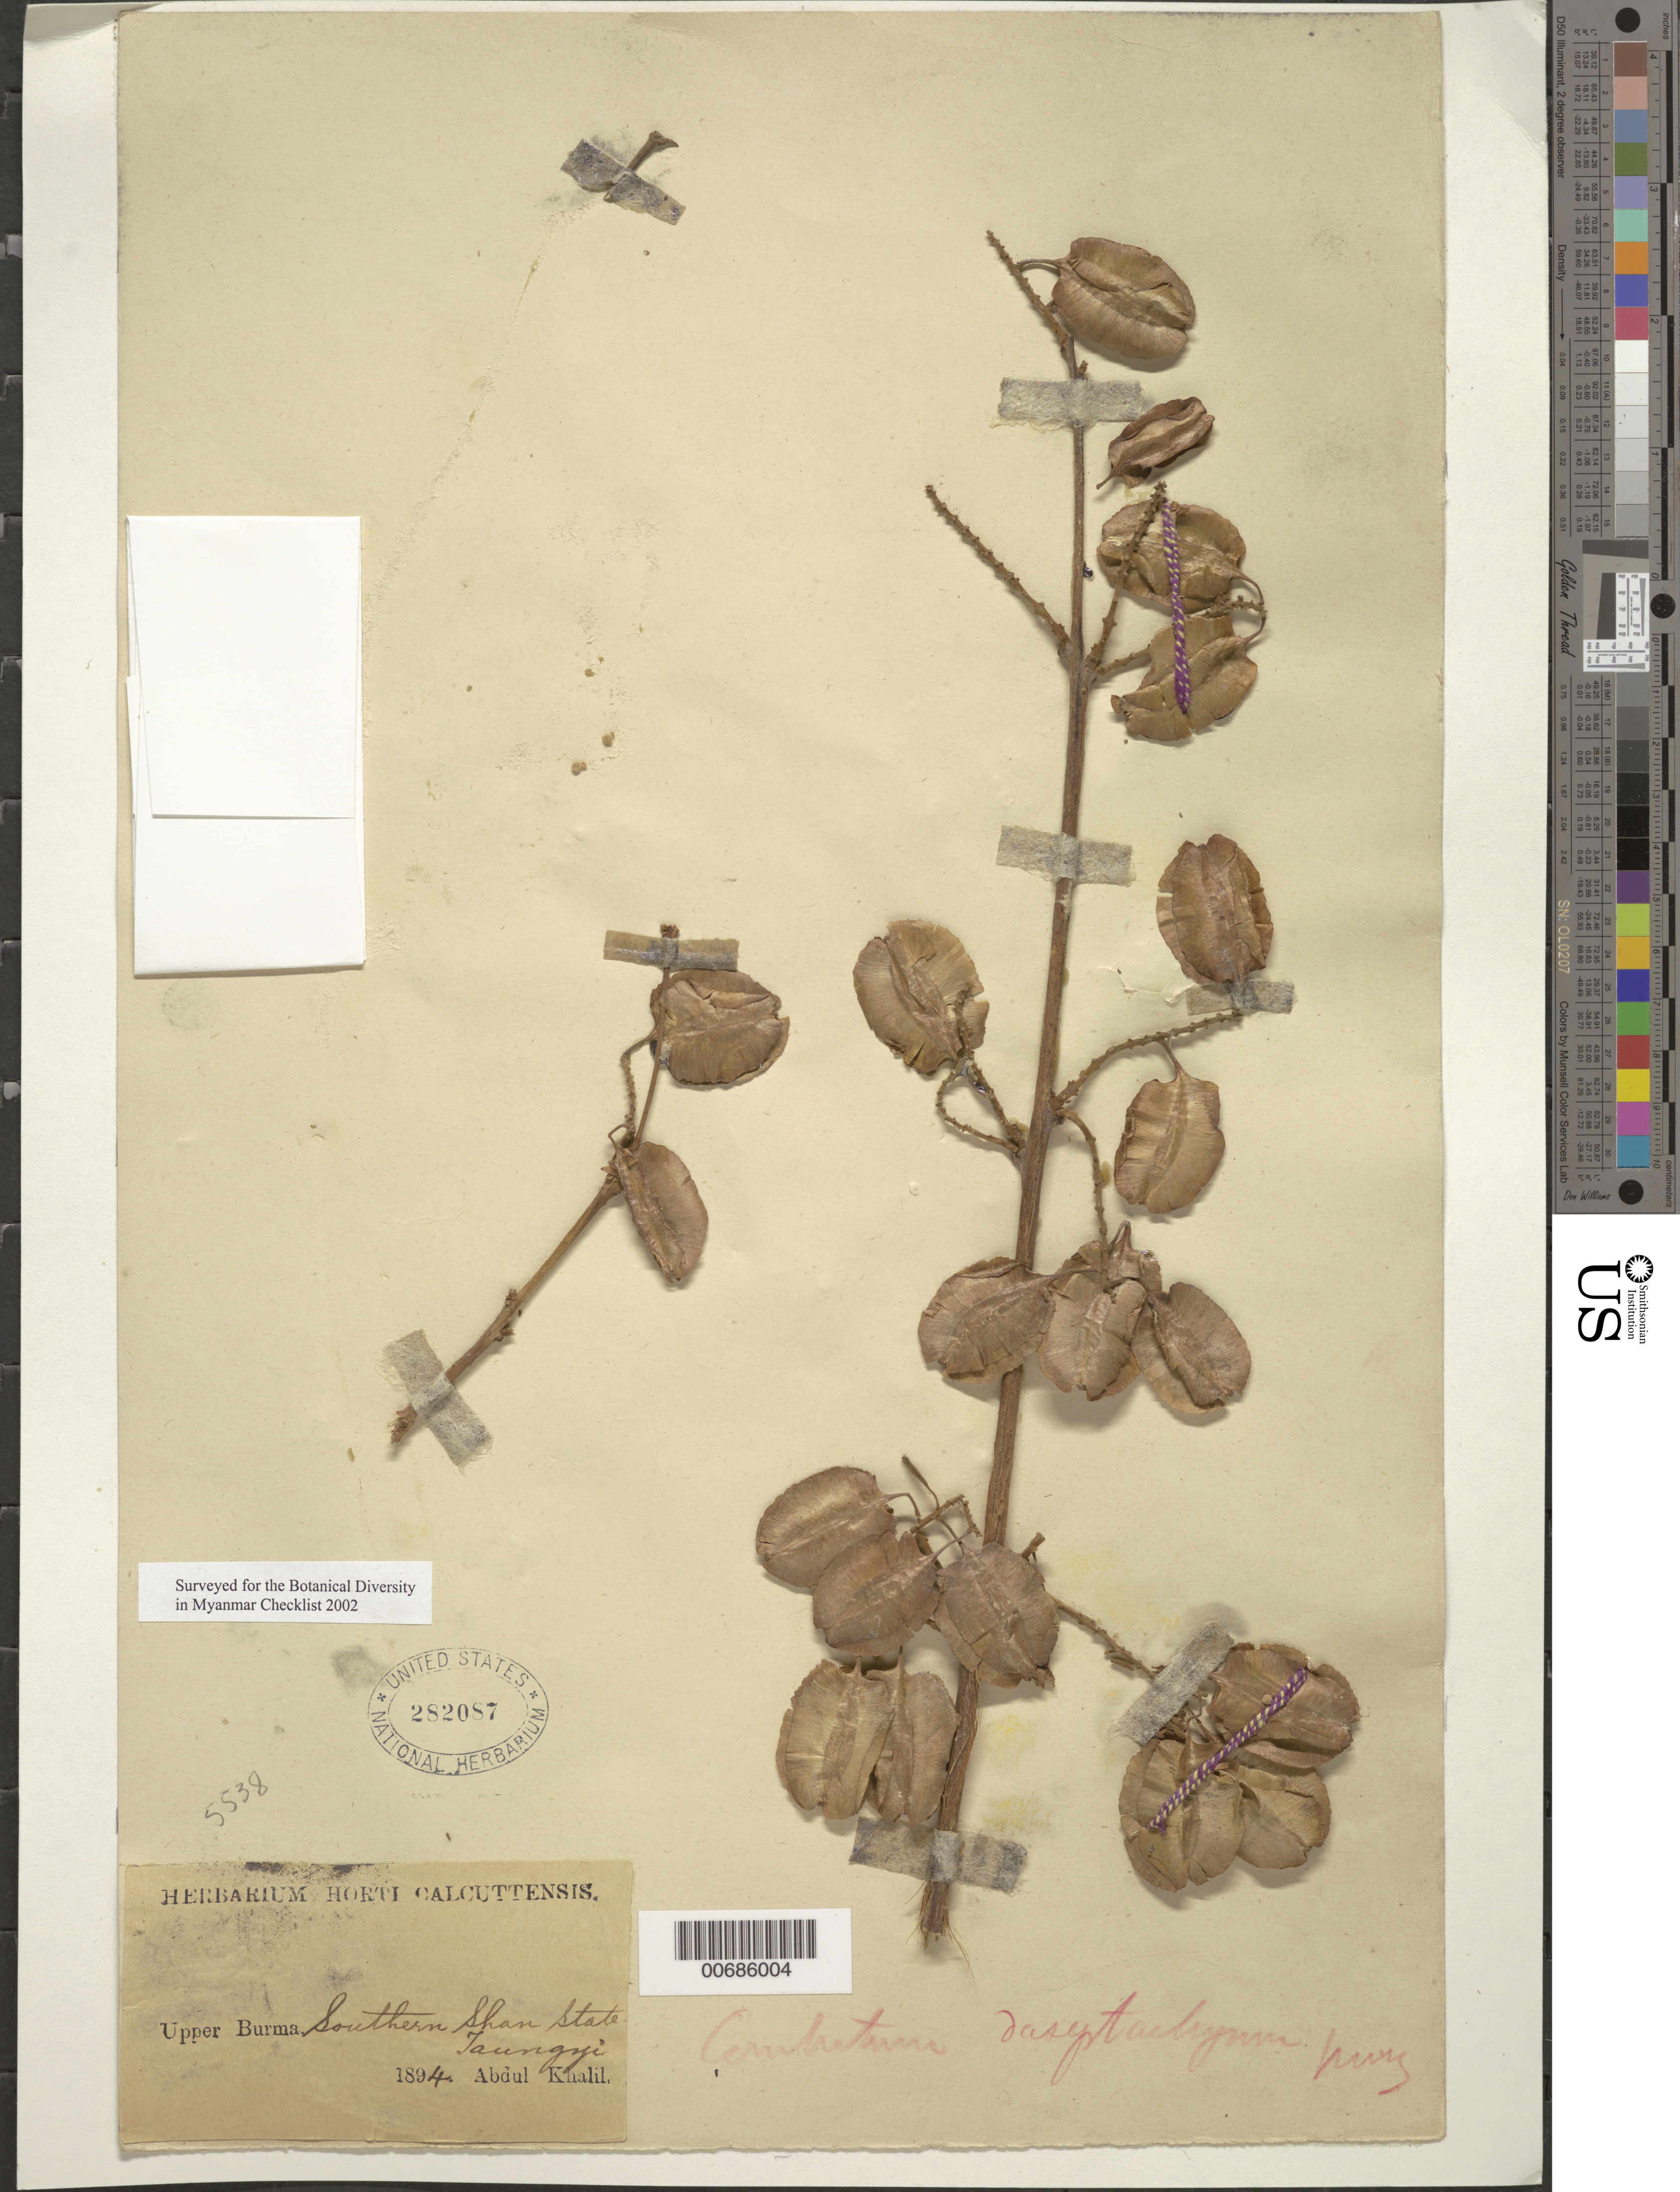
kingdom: Plantae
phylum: Tracheophyta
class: Magnoliopsida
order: Myrtales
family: Combretaceae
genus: Combretum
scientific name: Combretum dasystachyum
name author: Kurz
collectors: A. Khalil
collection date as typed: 1894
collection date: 1894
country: Myanmar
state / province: Shan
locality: Southern Shan State, Taunggyi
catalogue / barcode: US 282087